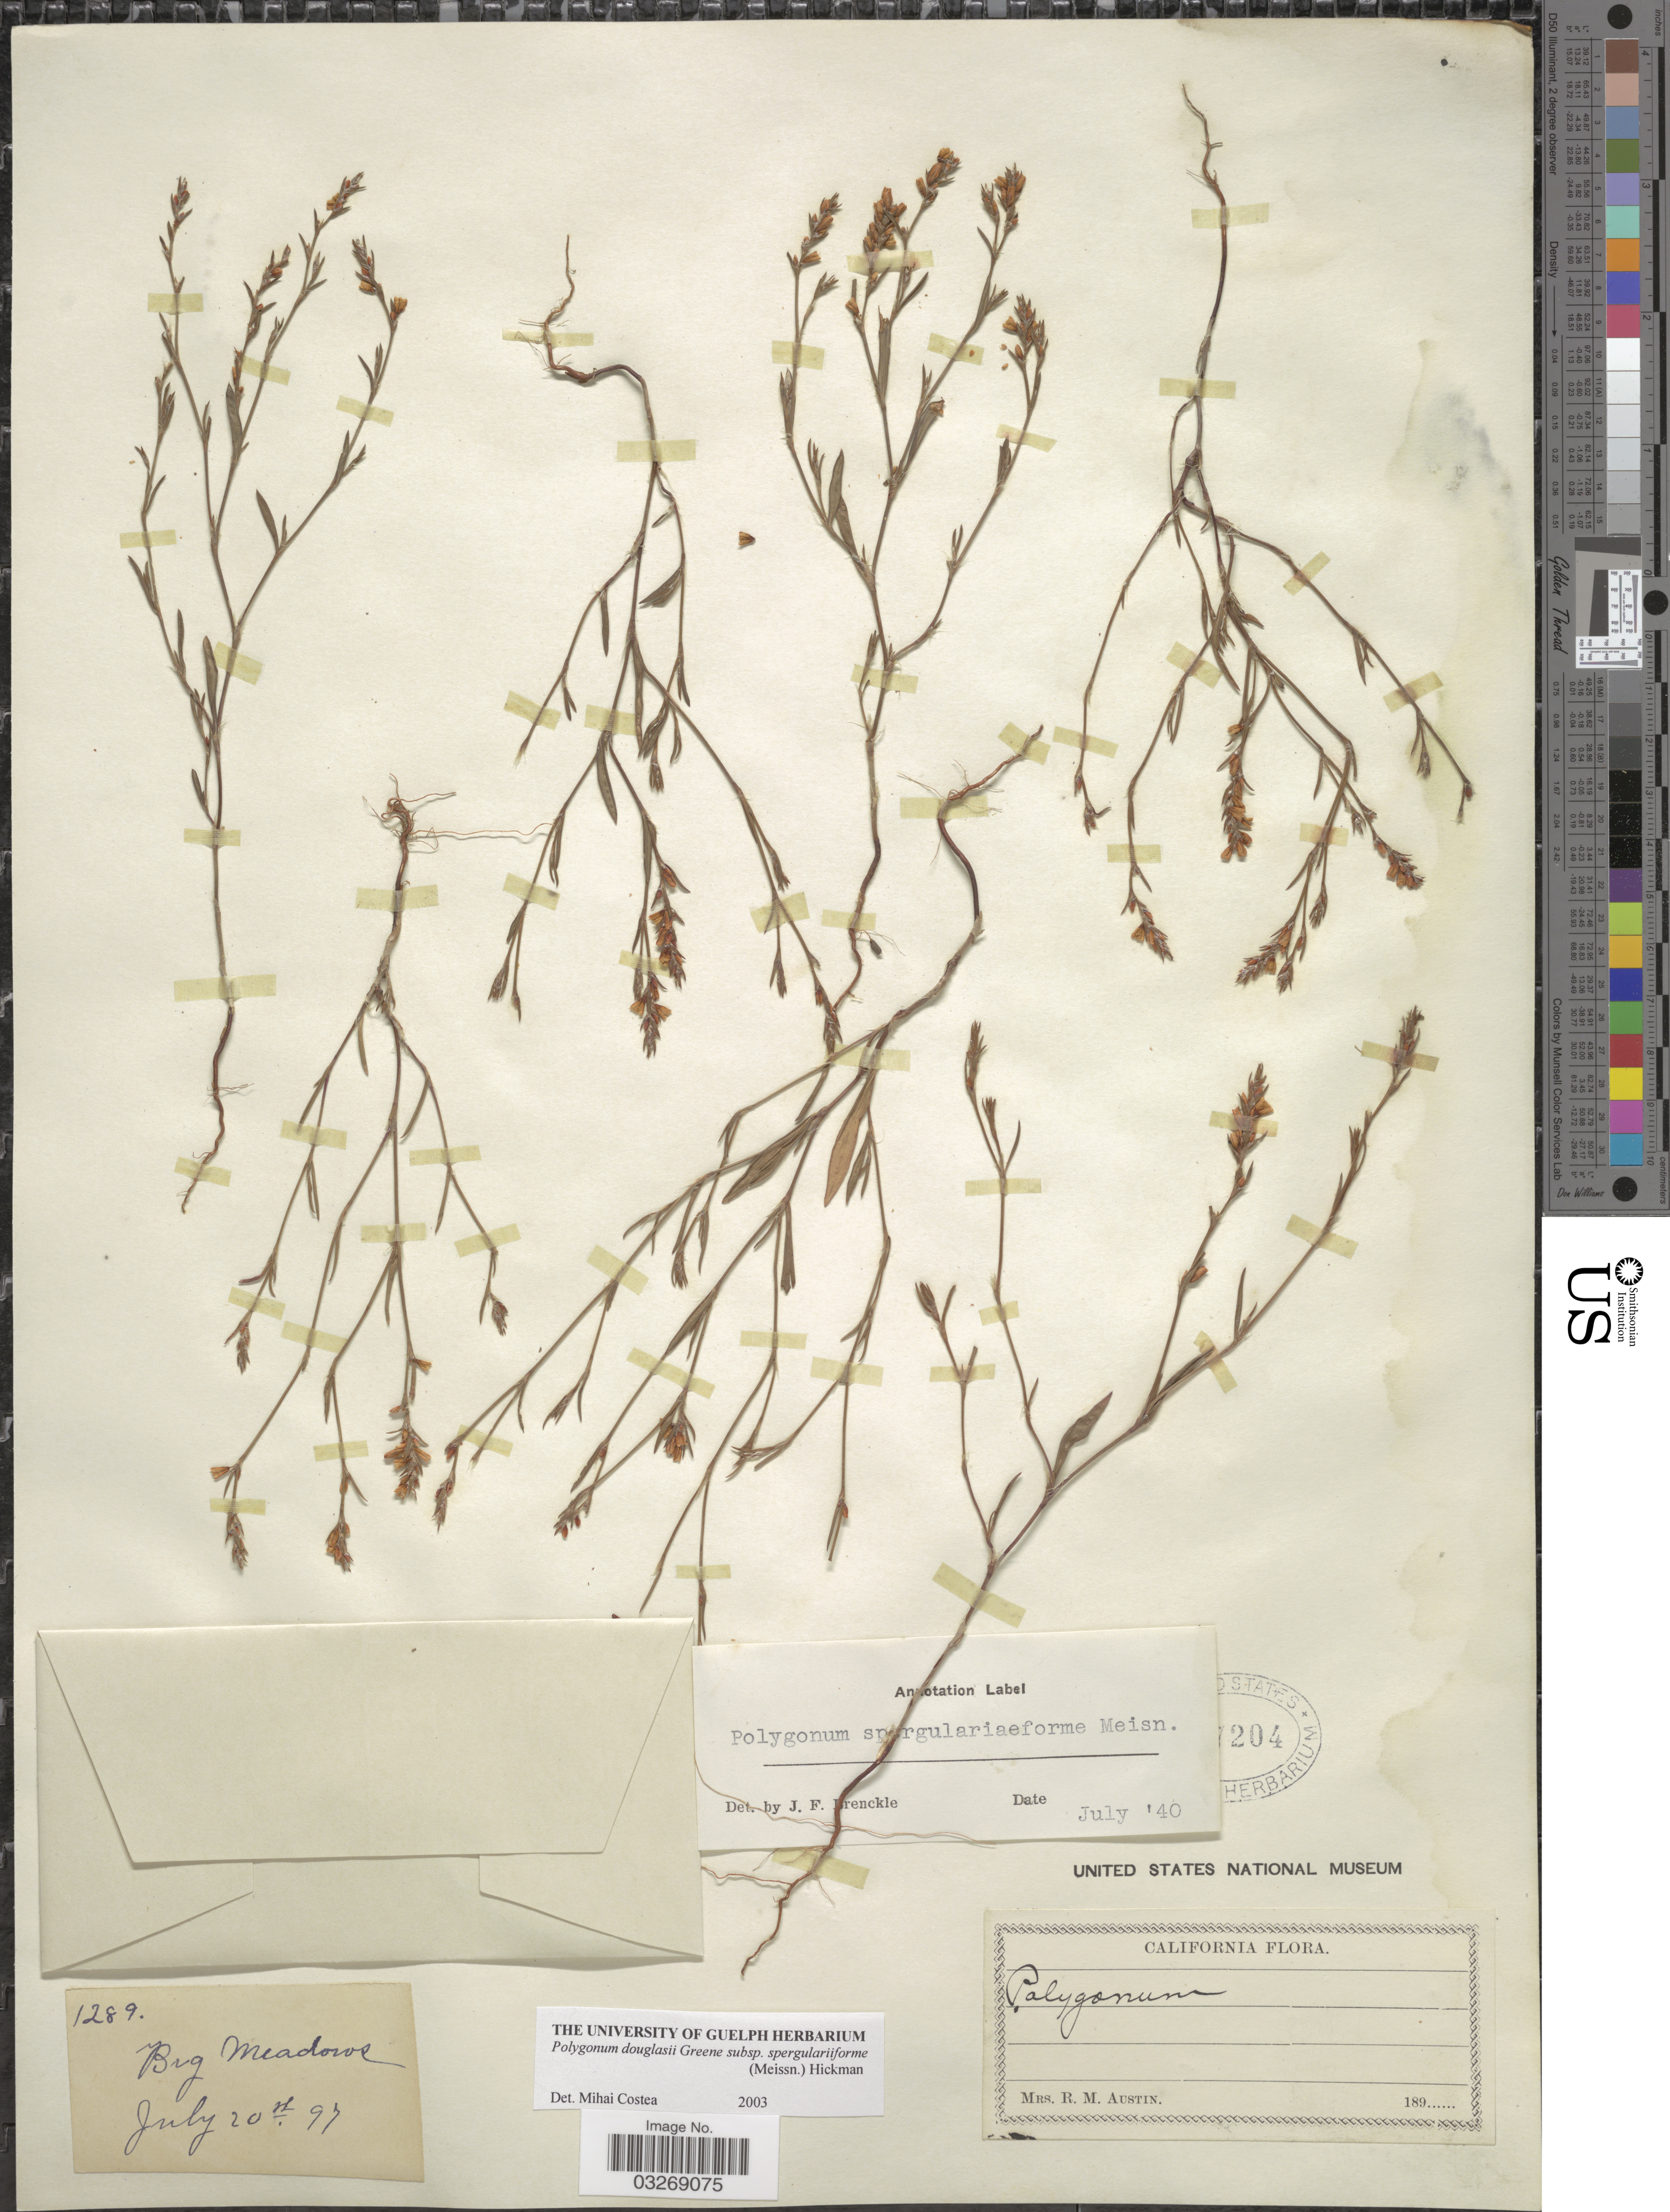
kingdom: Plantae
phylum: Tracheophyta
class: Magnoliopsida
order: Caryophyllales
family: Polygonaceae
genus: Polygonum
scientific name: Polygonum douglasii subsp. spergulariiforme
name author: (Meisn. ex Small) Hickman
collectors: R. Austin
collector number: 1289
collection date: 1897-07-20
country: United States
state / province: California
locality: Big Meadows.